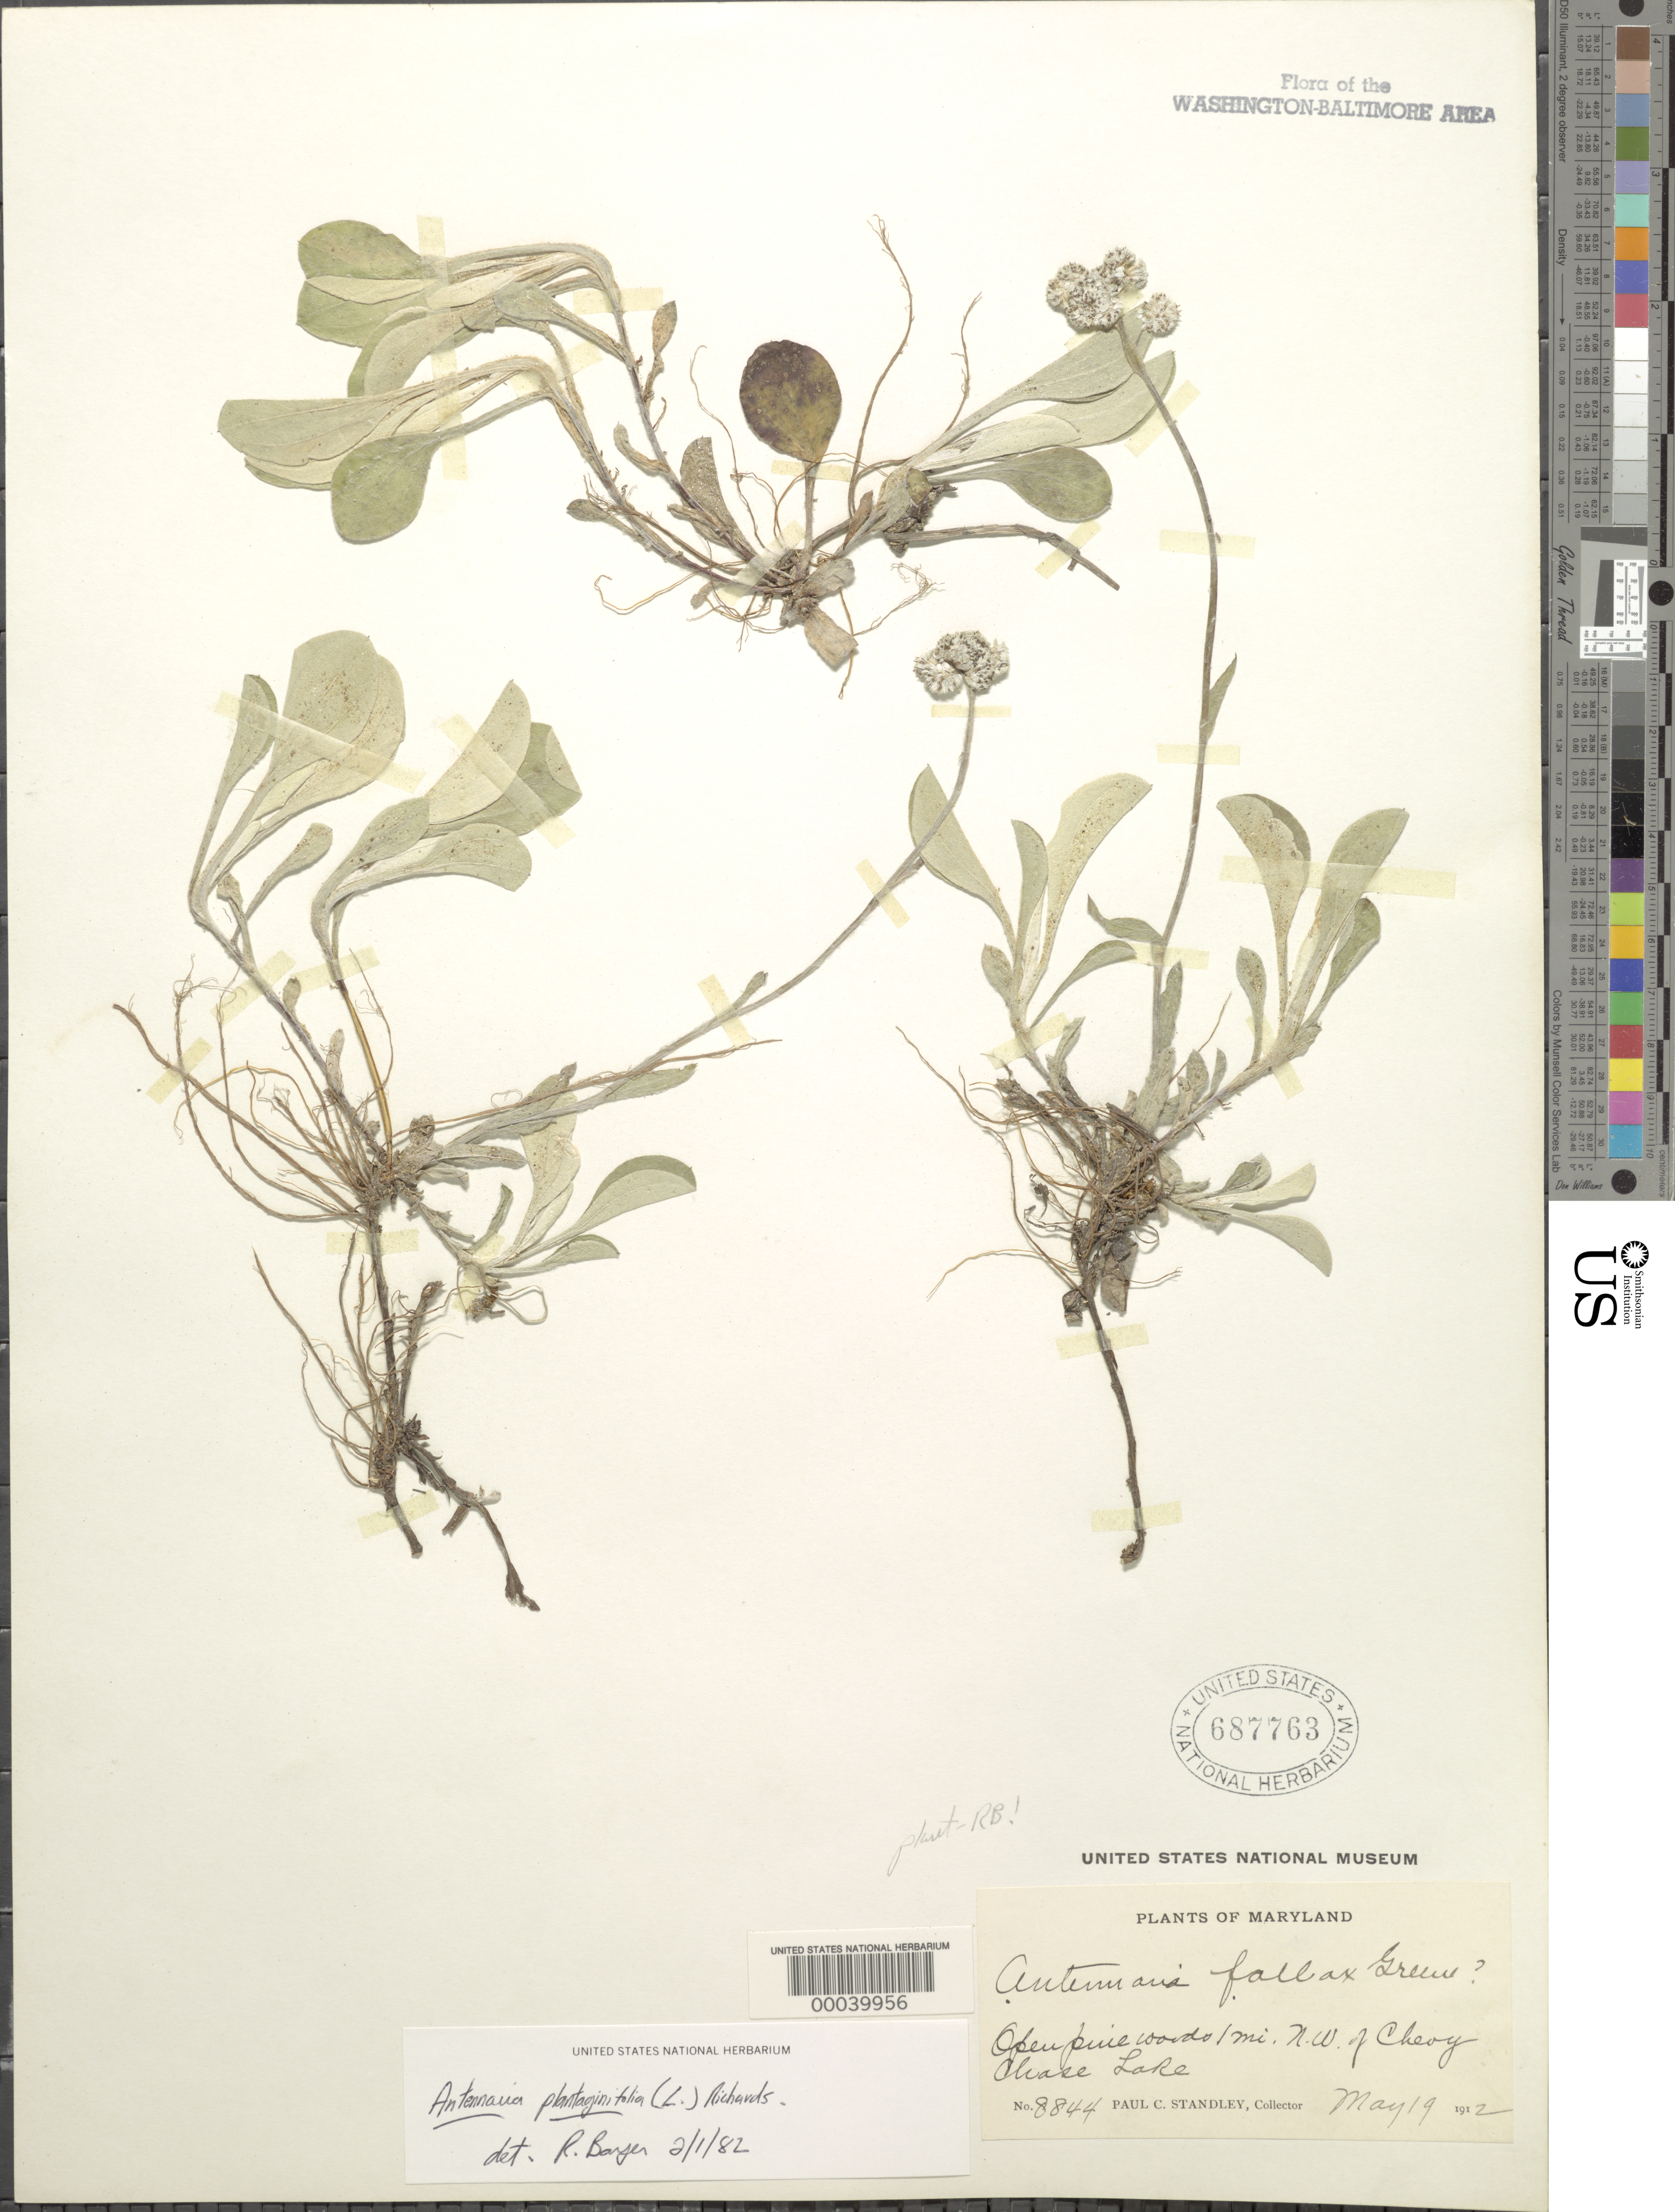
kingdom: Plantae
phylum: Tracheophyta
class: Magnoliopsida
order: Asterales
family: Asteraceae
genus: Antennaria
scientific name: Antennaria plantaginifolia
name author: (L.) Richardson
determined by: Stebbins, G. L.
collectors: P. C. Standley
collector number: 8844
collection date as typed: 19 May 1912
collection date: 1912-05-19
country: United States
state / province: Maryland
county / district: Montgomery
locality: NW of Chevy Chase Lake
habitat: Open pine woods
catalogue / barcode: US 687763